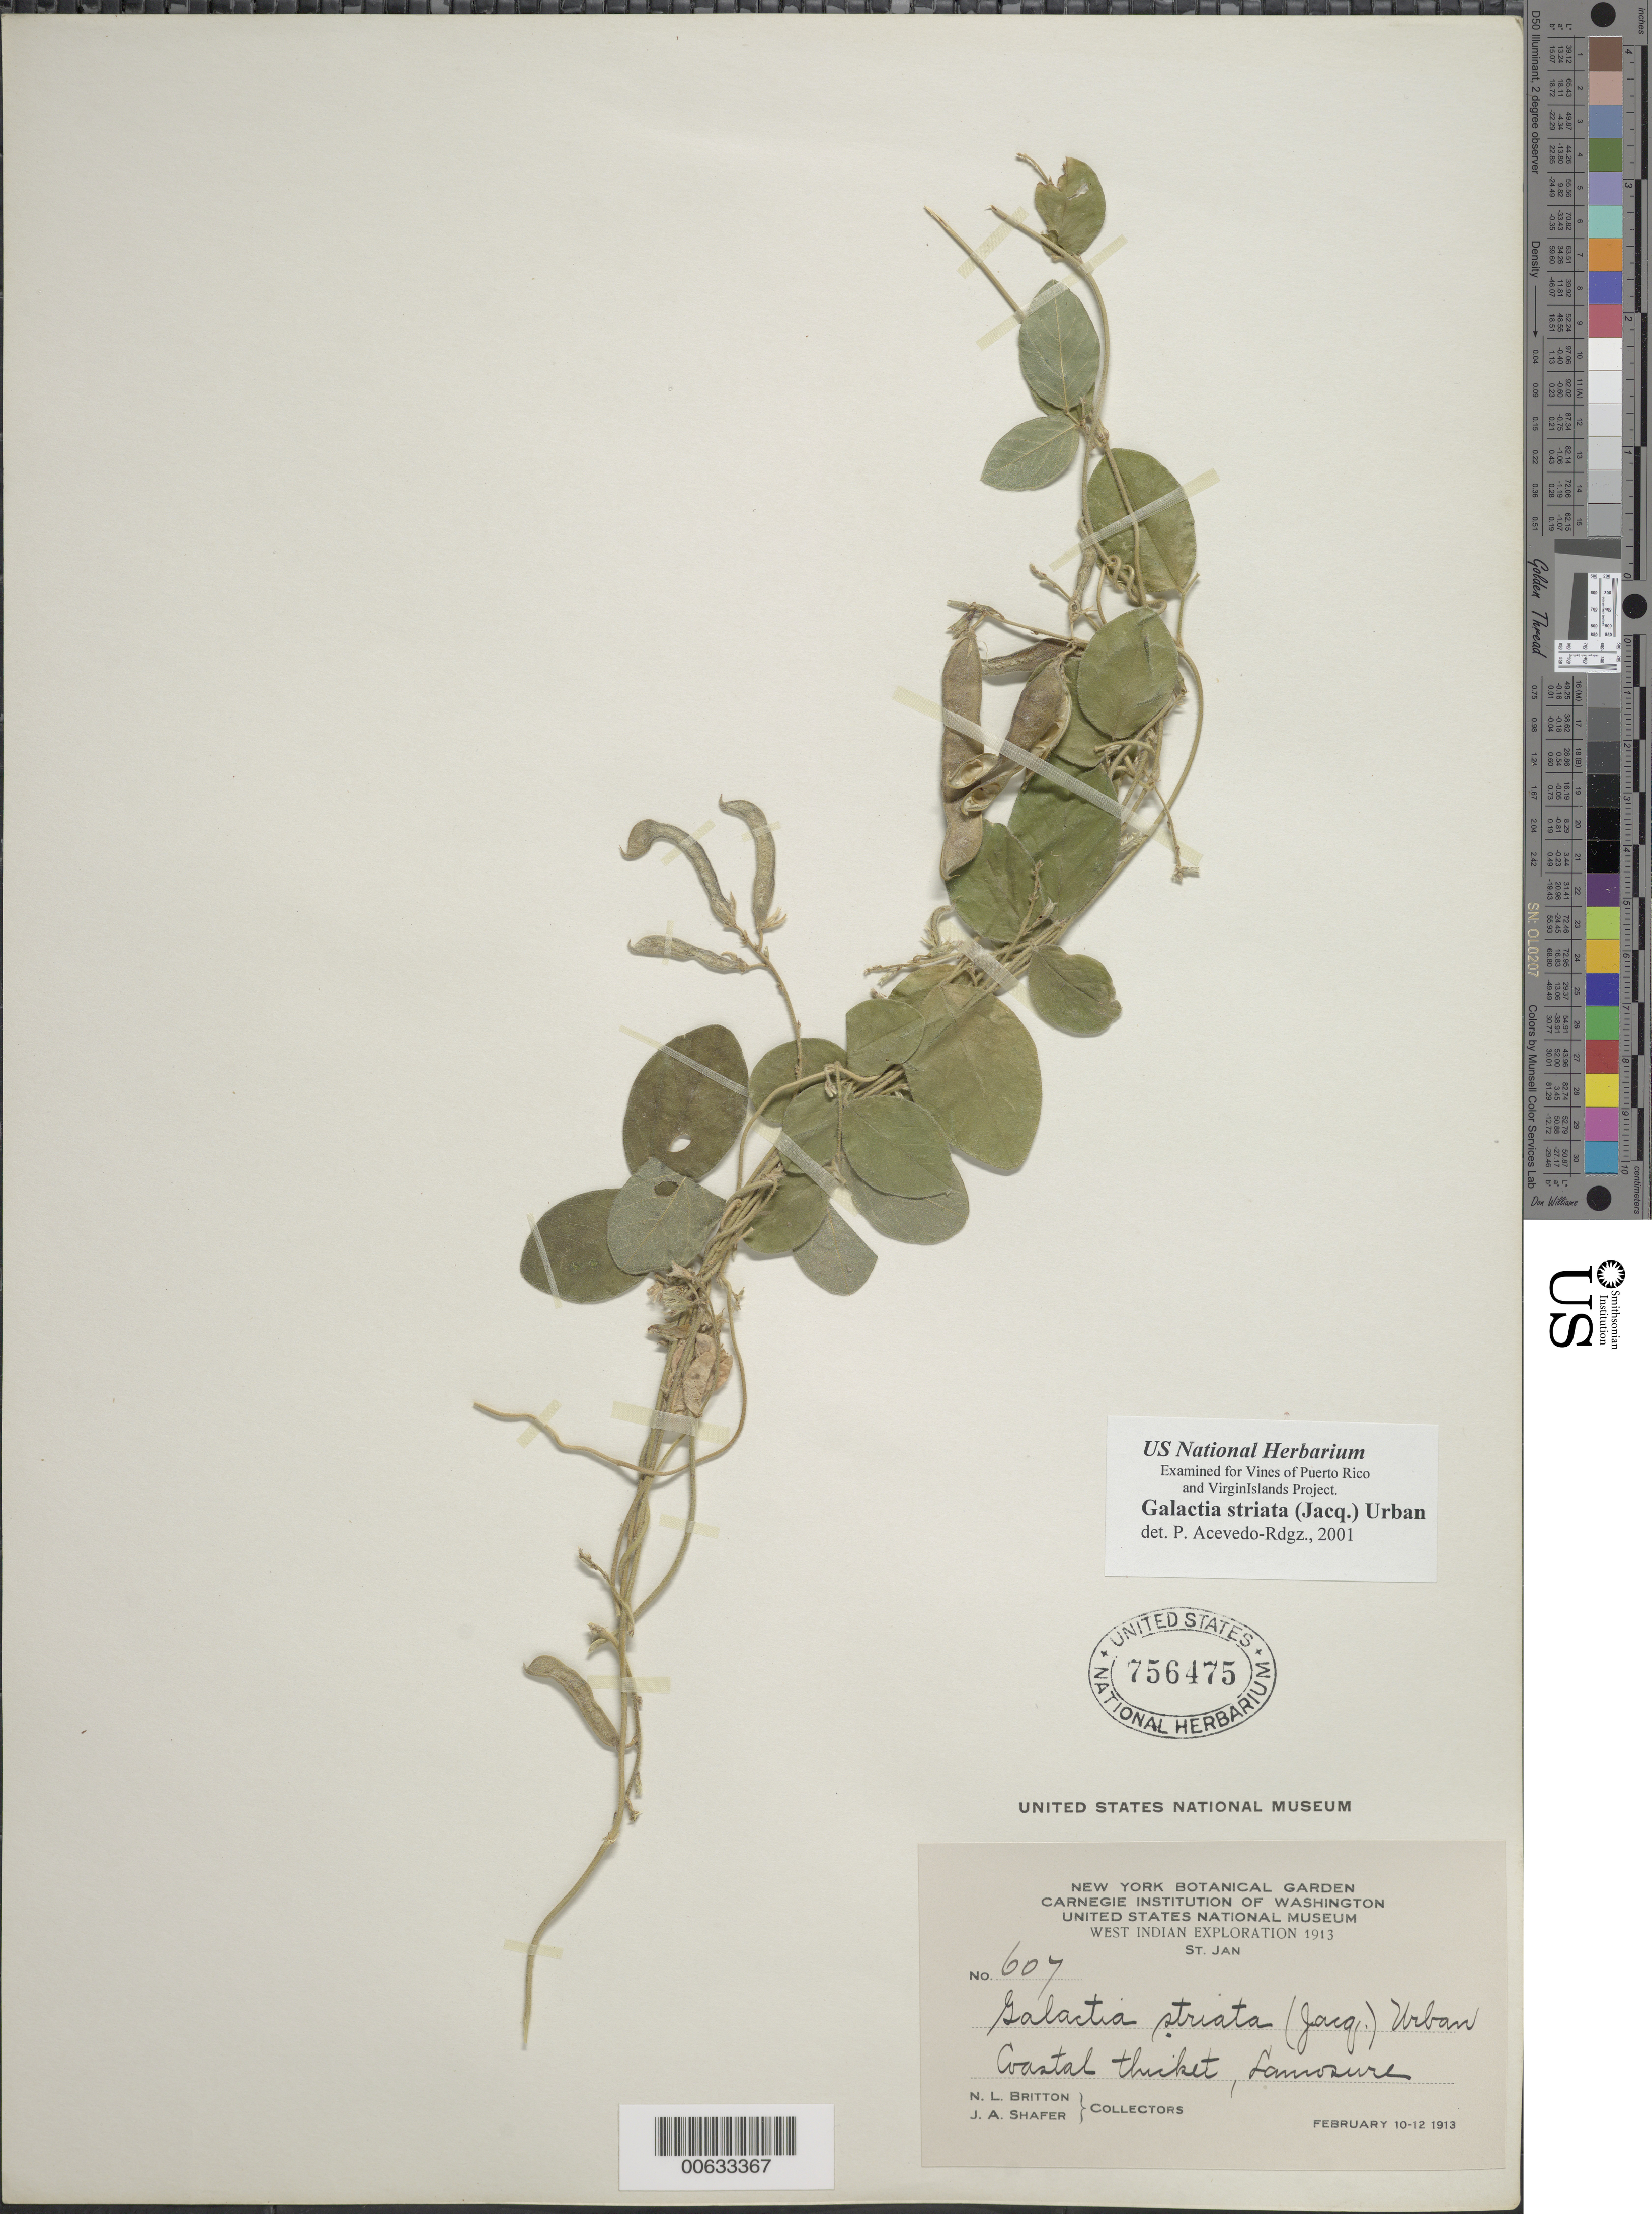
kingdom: Plantae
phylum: Tracheophyta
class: Magnoliopsida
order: Fabales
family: Fabaceae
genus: Galactia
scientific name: Galactia striata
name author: (Jacq.) Urb.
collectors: N. Britton & J. A. Shafer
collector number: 607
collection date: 1913-02-10/1913-02-12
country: U.S. Virgin Islands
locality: West Indian, St. Jan, Coastal thicket, Lamesure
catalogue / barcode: US 756475